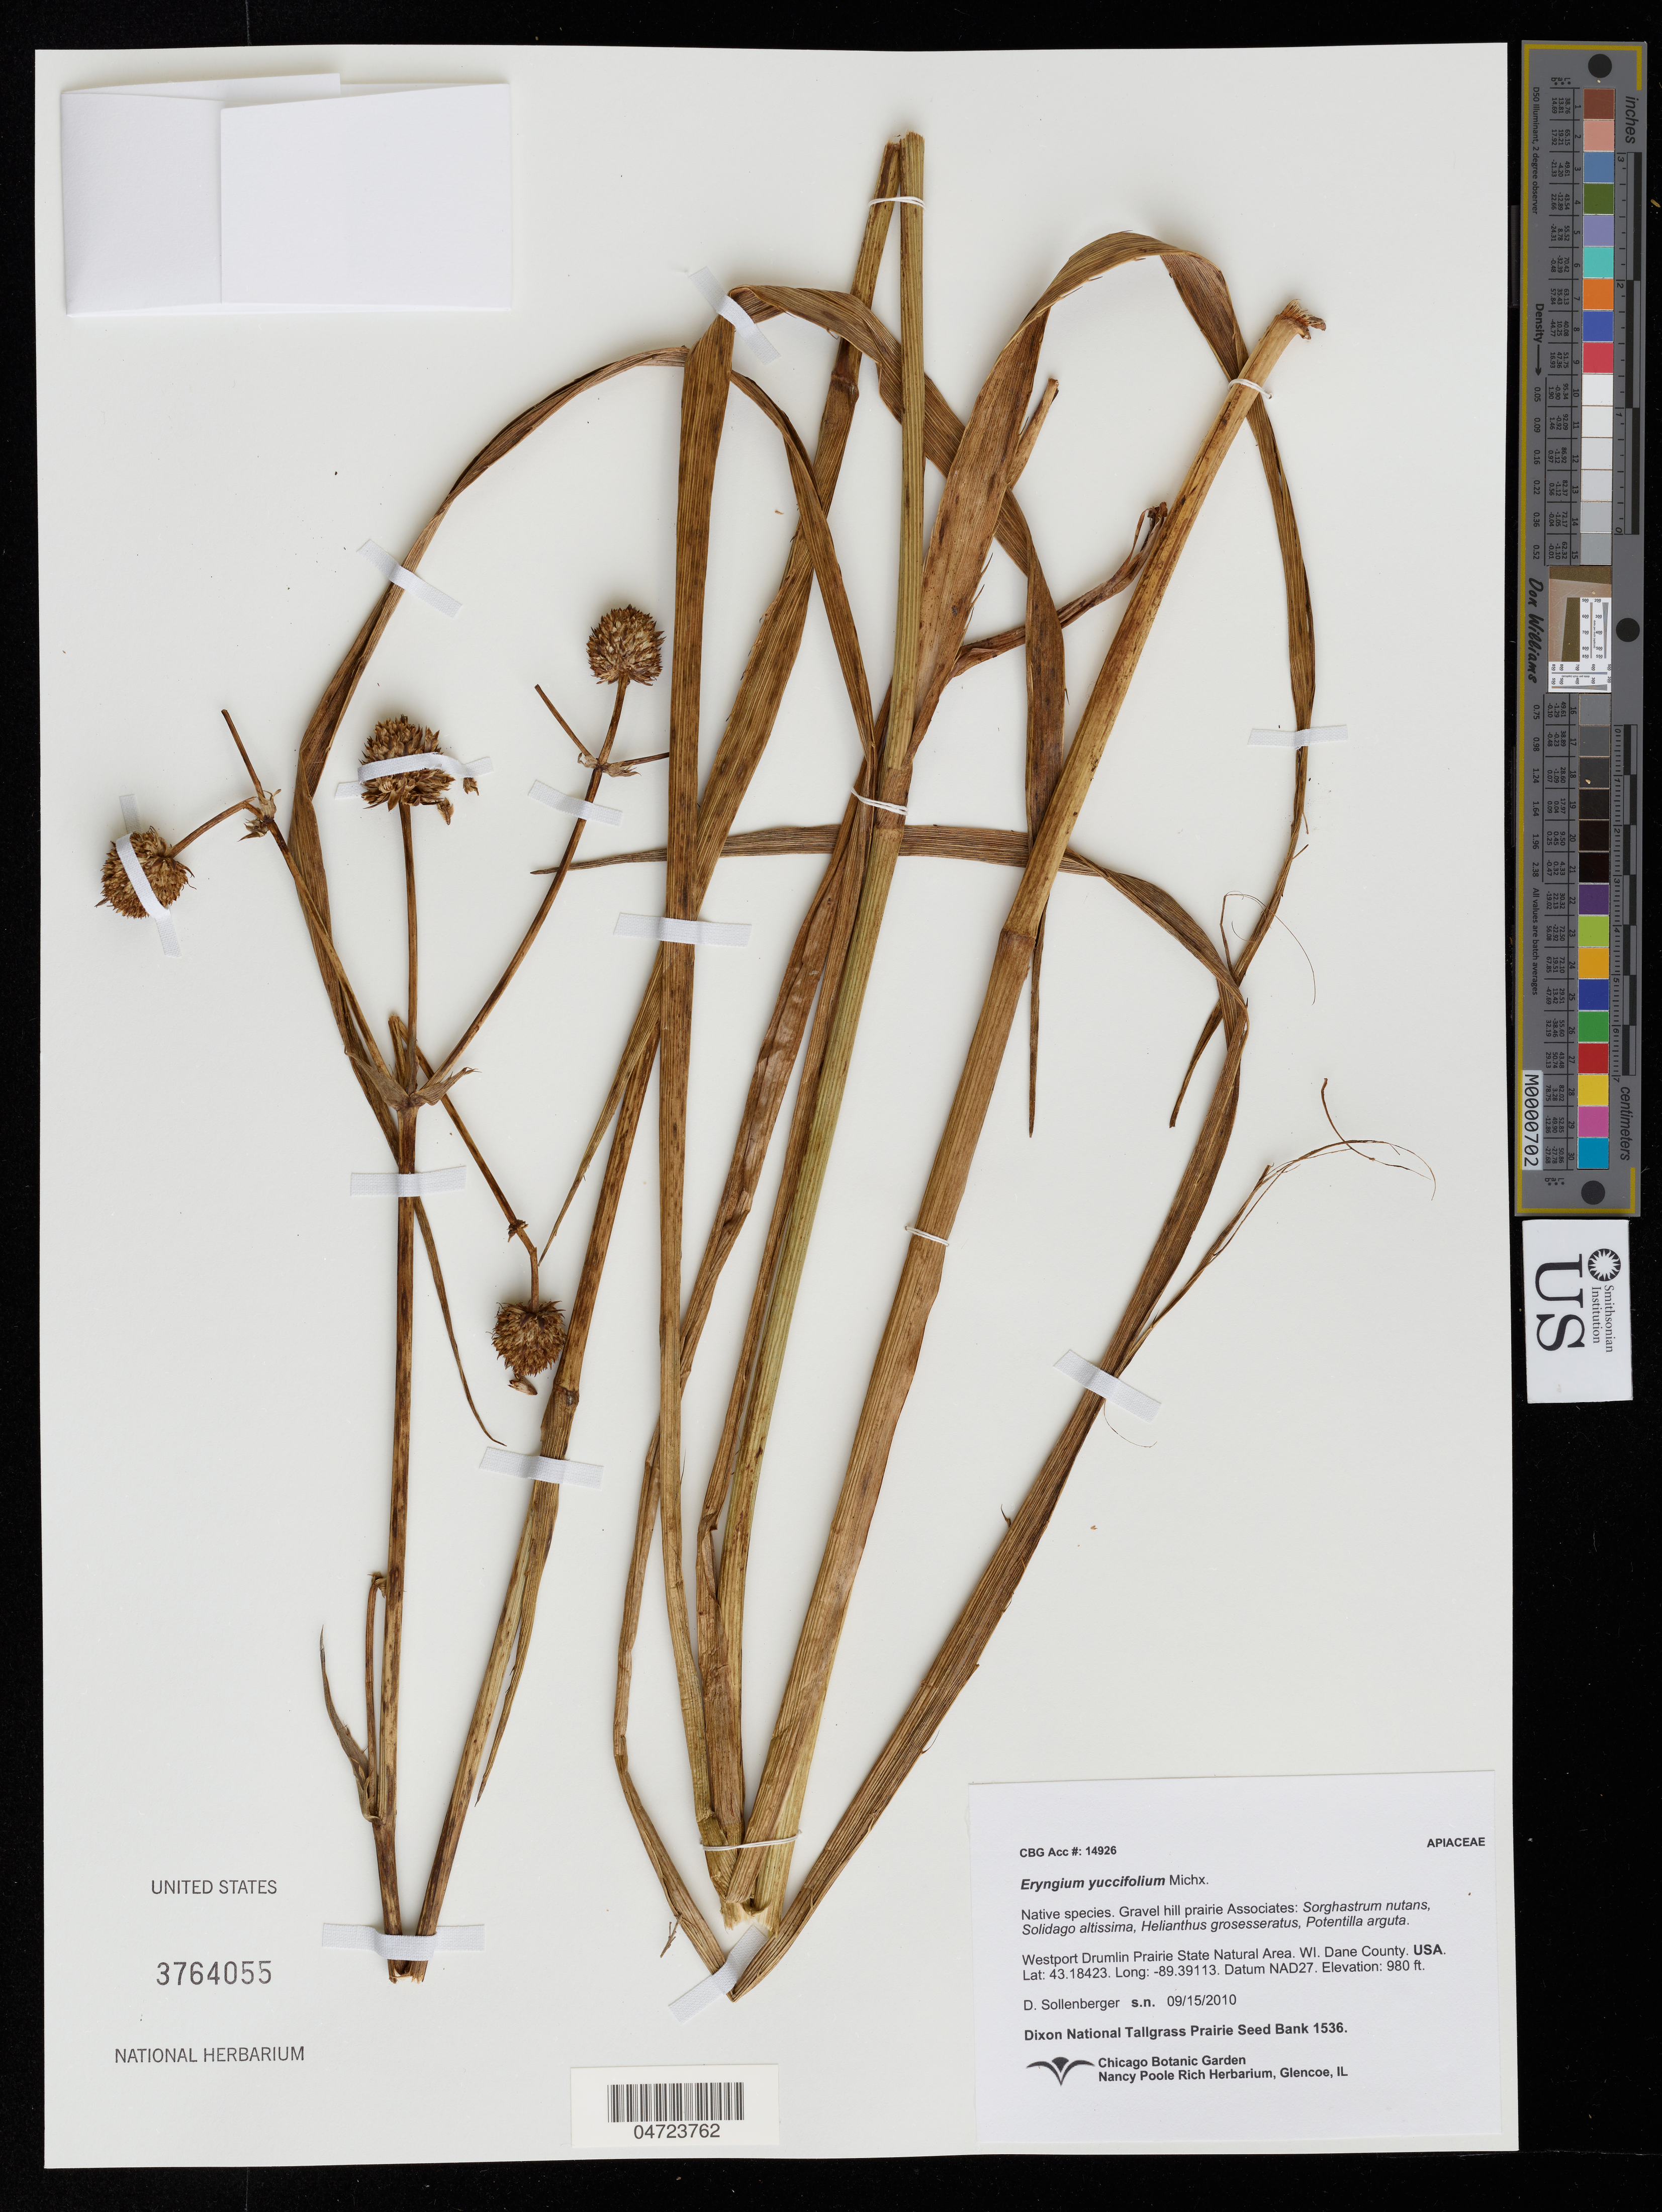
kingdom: Plantae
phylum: Tracheophyta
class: Magnoliopsida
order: Apiales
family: Apiaceae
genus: Eryngium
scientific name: Eryngium yuccifolium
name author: Michx.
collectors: D. Sollenberger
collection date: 2010-09-15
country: United States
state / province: Wisconsin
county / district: Dane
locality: Westport Drumlin Prairie State Natural Area. Dane County.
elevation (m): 299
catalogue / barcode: US 3764055